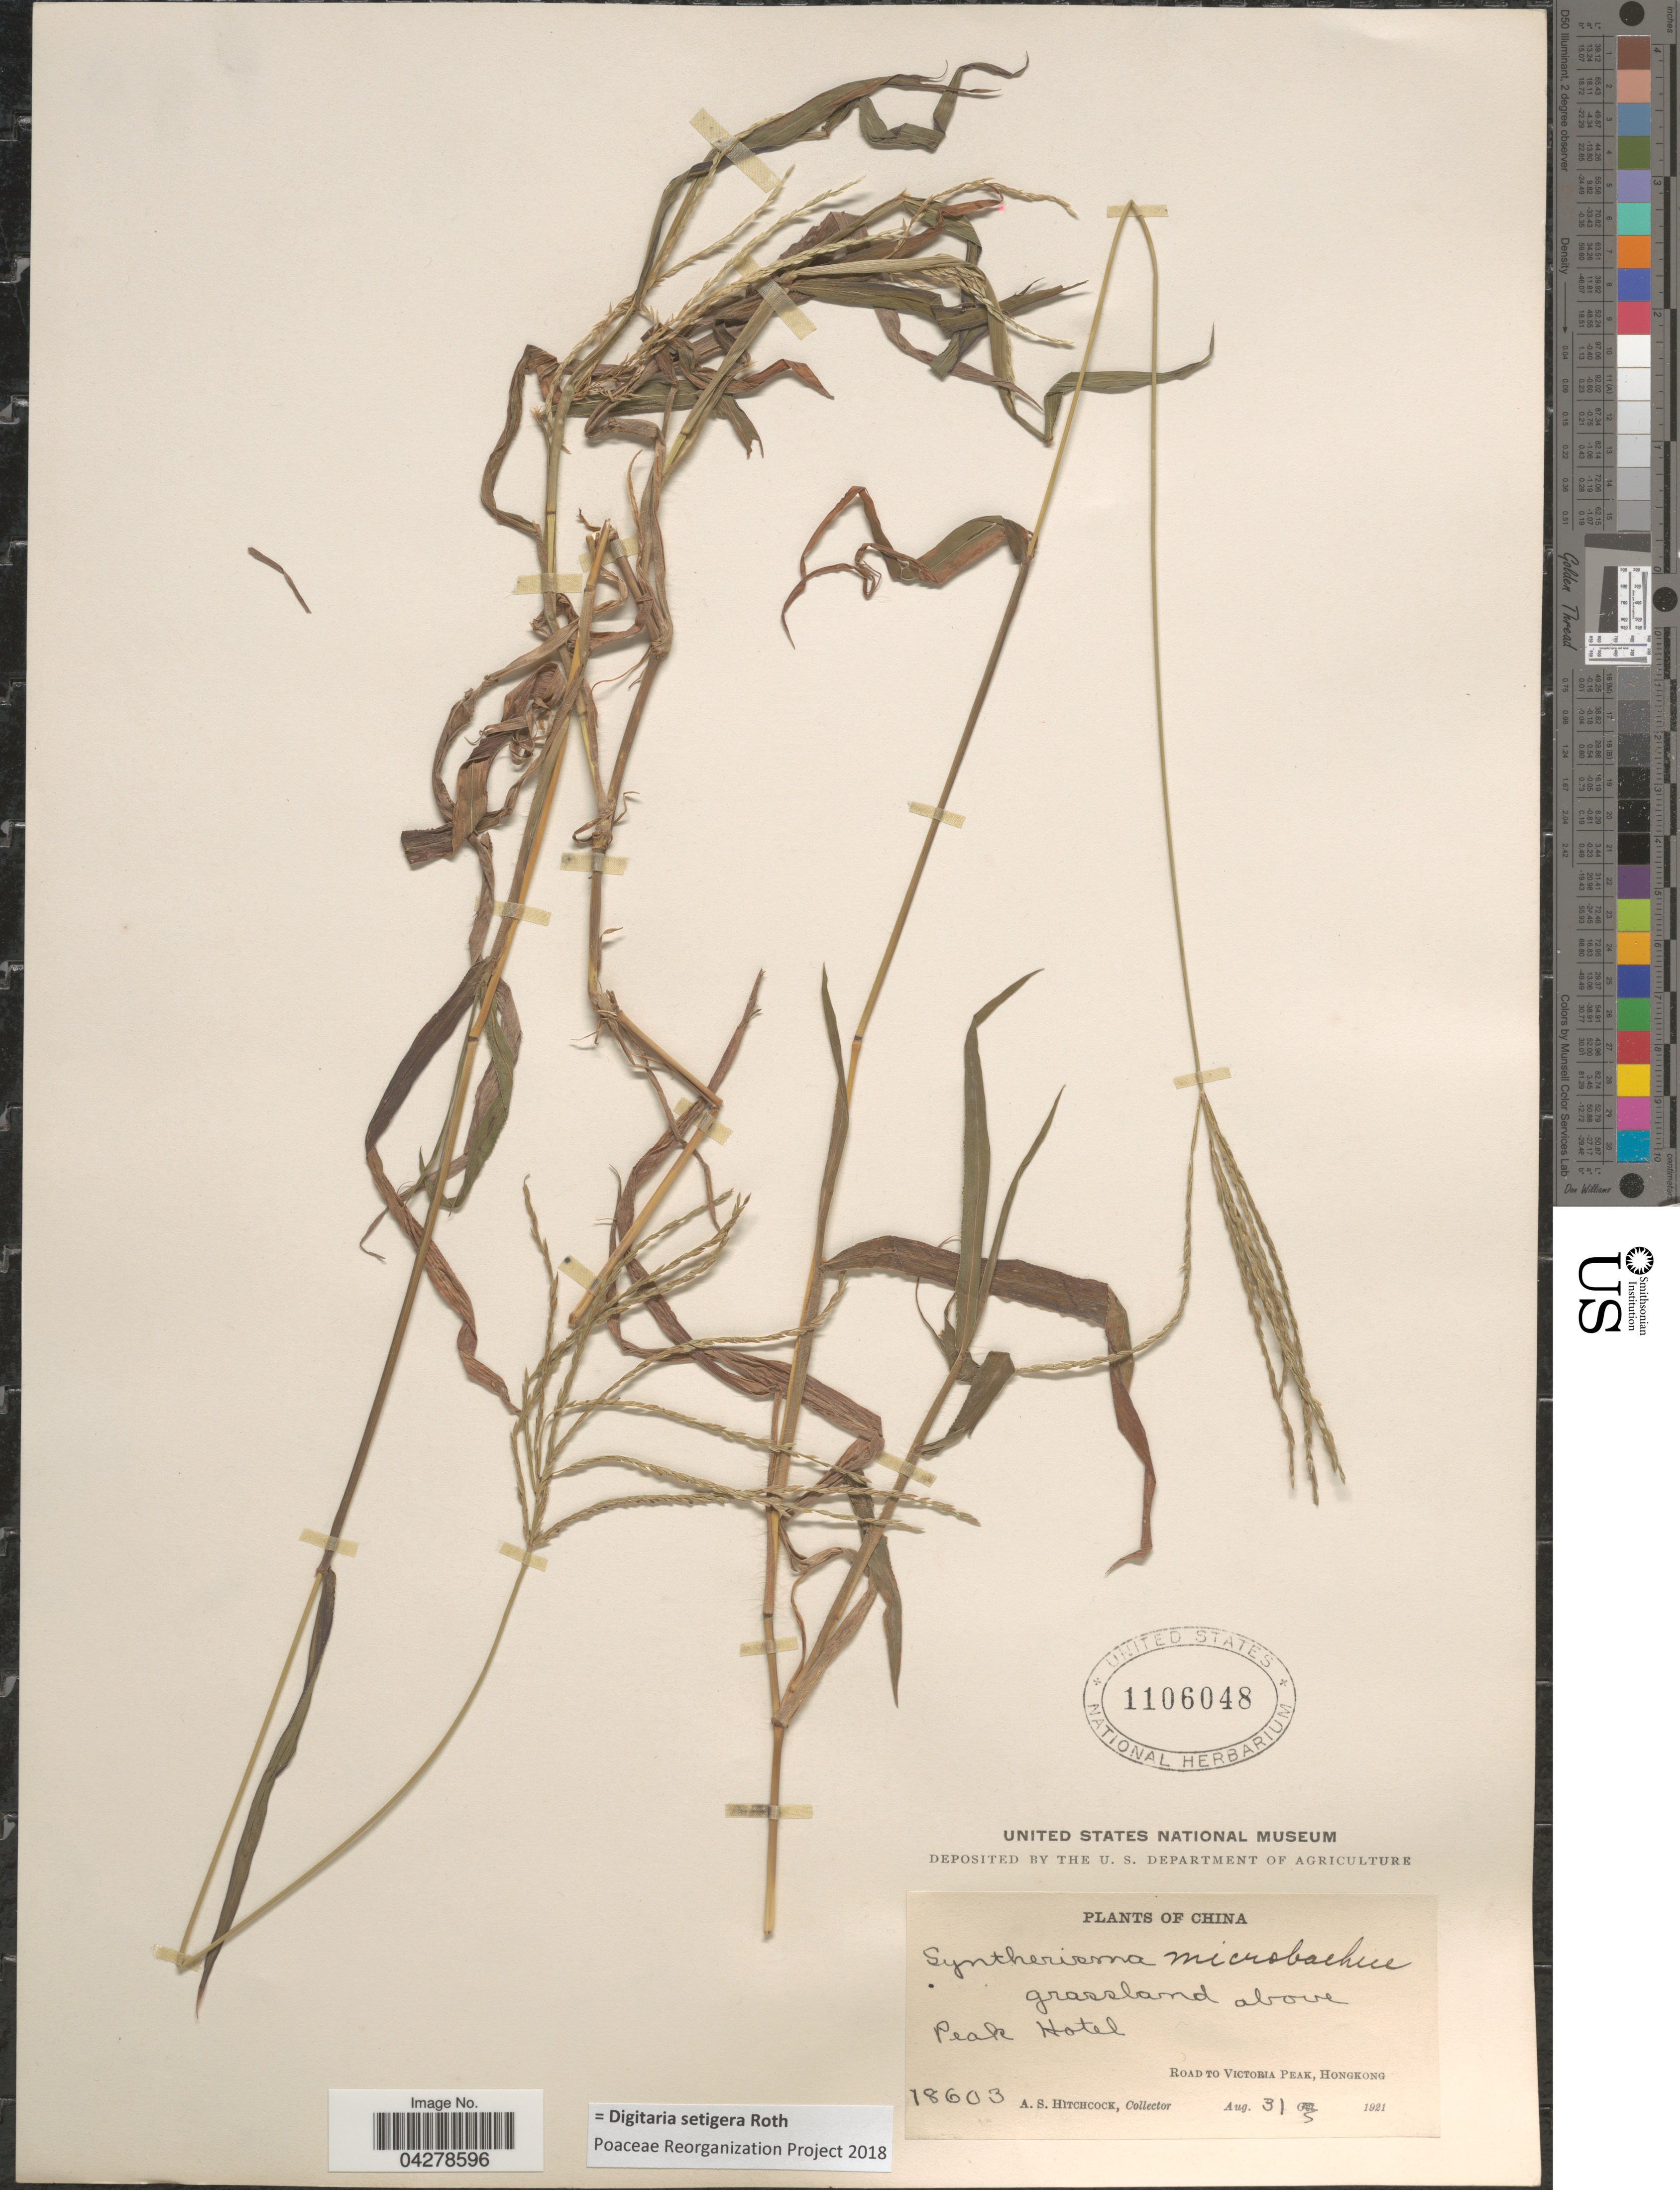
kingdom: Plantae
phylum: Tracheophyta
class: Liliopsida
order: Poales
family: Poaceae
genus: Digitaria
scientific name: Digitaria setigera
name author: Roth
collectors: A. S. Hitchcock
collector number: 18603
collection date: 1921-08-31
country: China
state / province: Hong Kong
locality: Grassland above Peak Hotel. Road to Victoria Peak, Hongkong.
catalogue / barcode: US 1106048